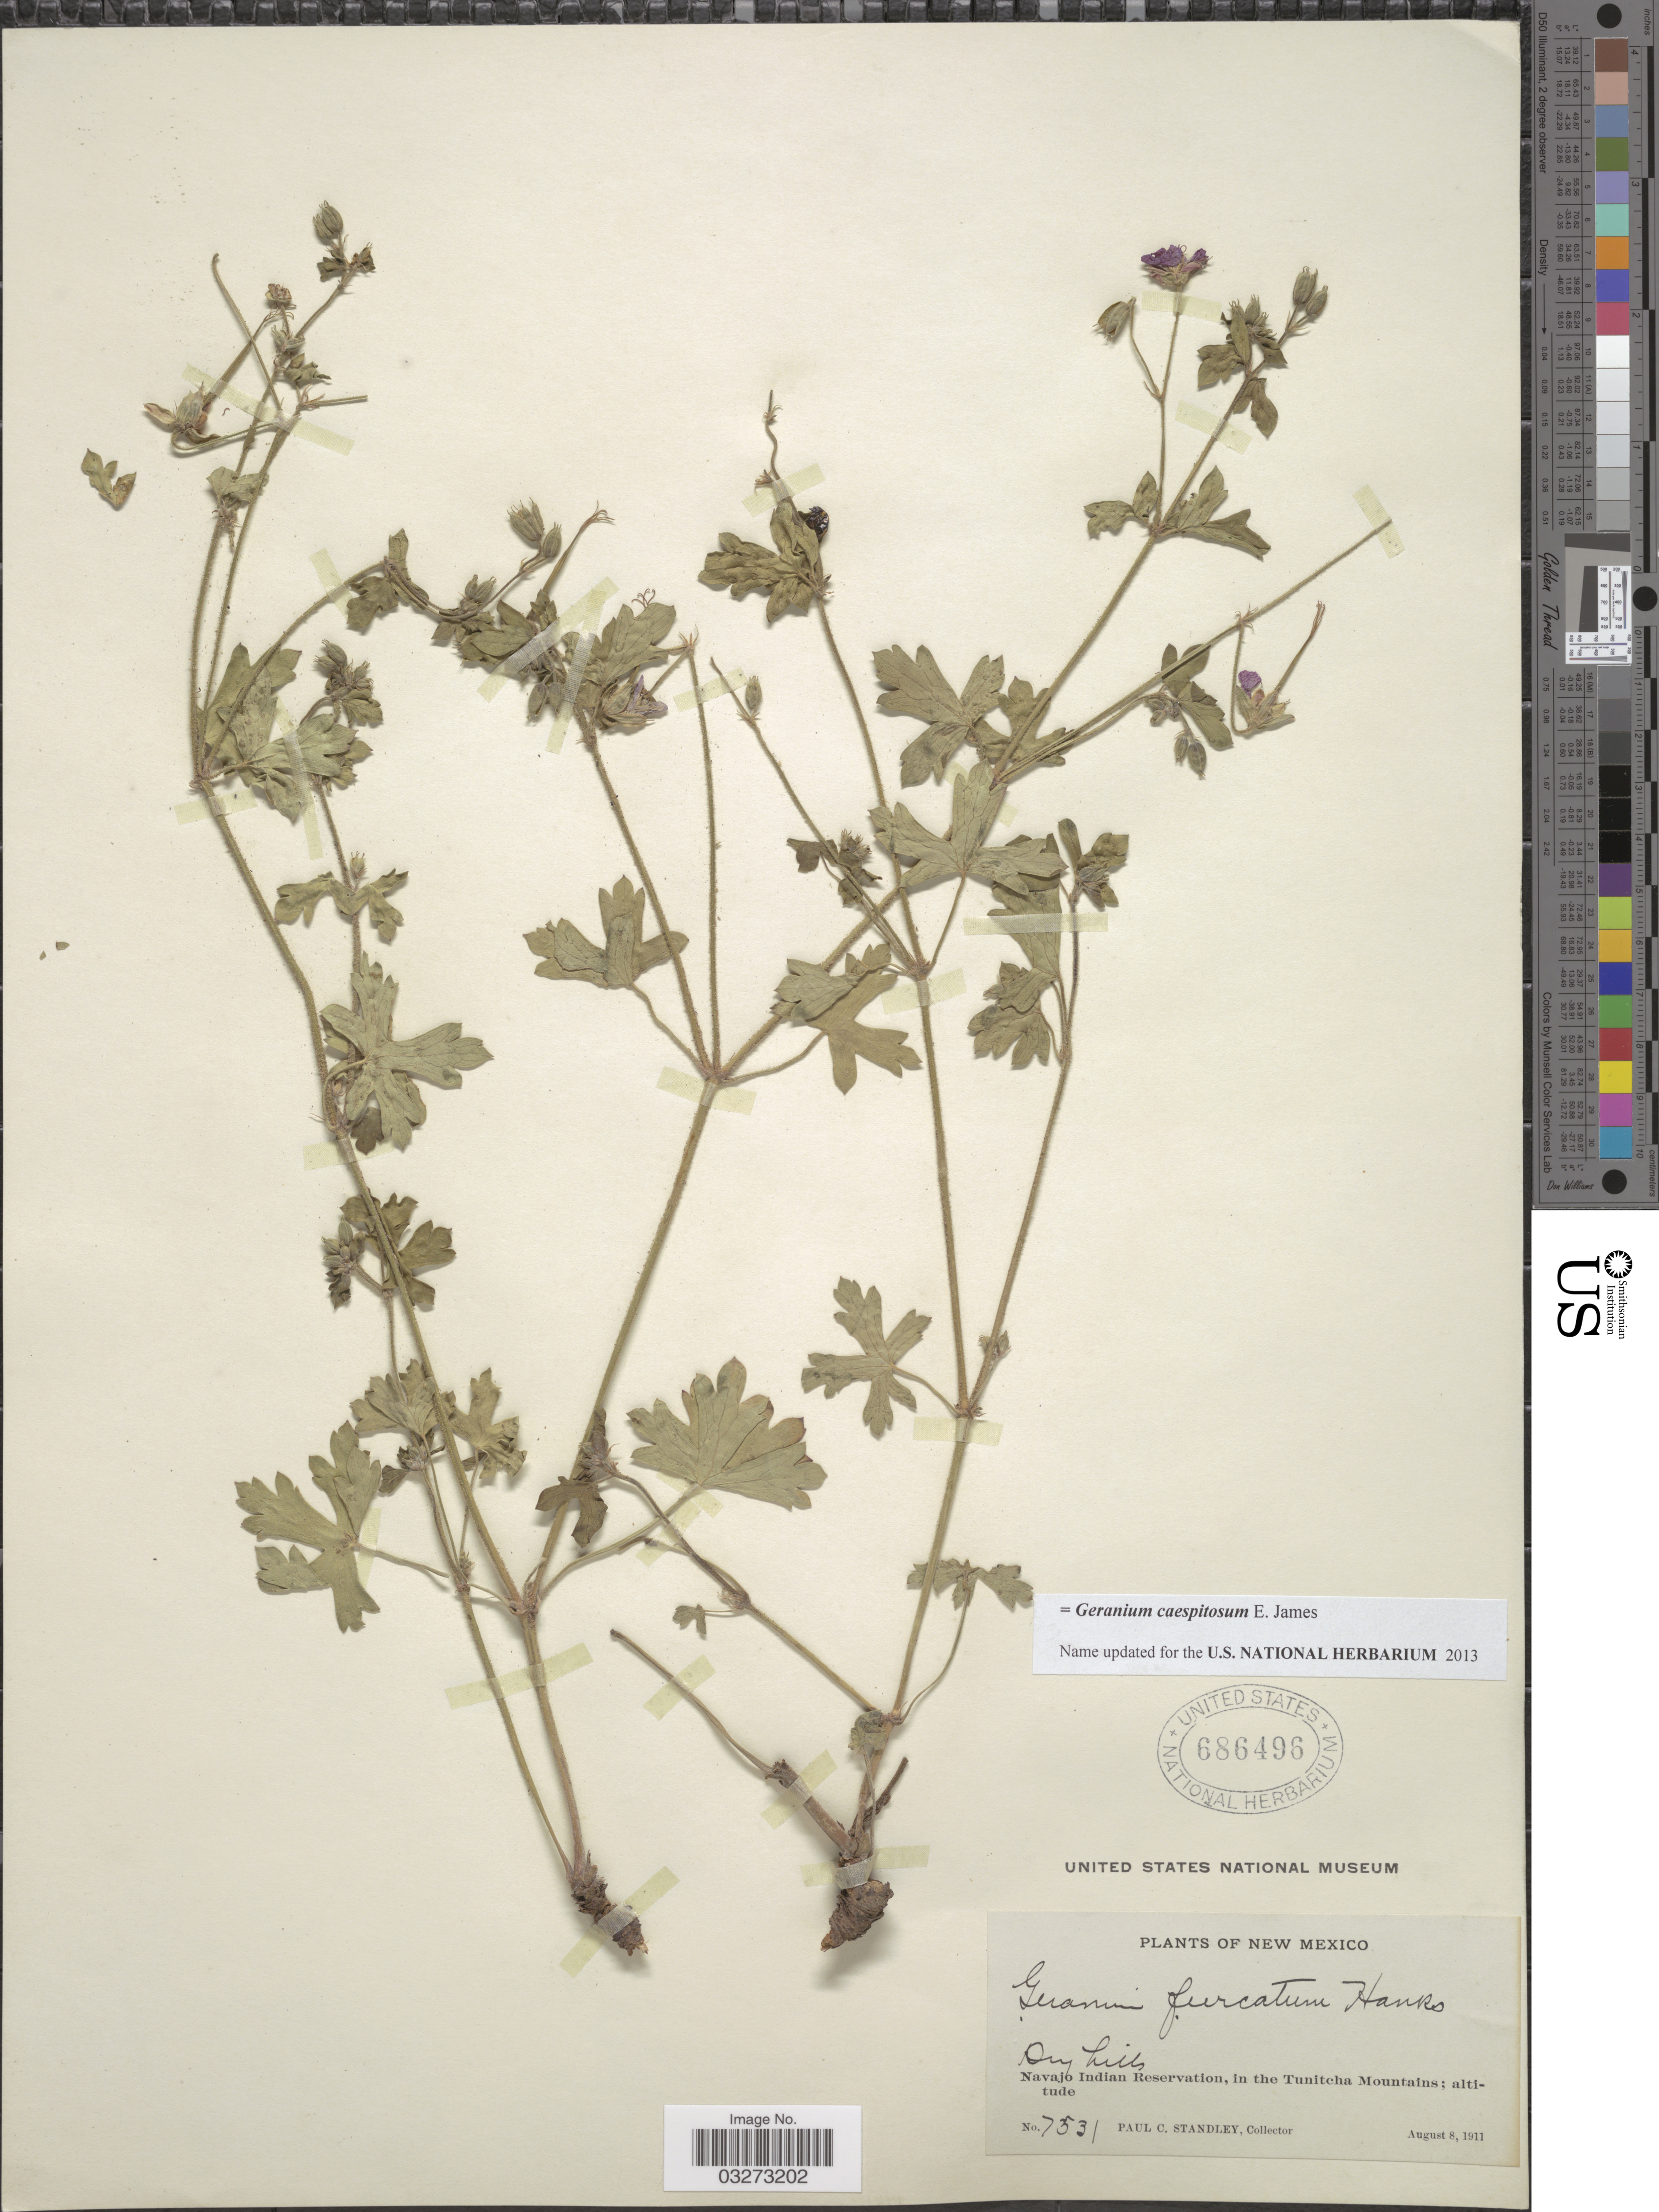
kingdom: Plantae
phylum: Tracheophyta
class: Magnoliopsida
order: Geraniales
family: Geraniaceae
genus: Geranium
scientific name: Geranium caespitosum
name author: E. James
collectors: P. C. Standley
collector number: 7531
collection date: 1911-08-08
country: United States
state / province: New Mexico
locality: Navajo Indian Reservation, in the Tunitcha Mountains.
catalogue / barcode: US 686496